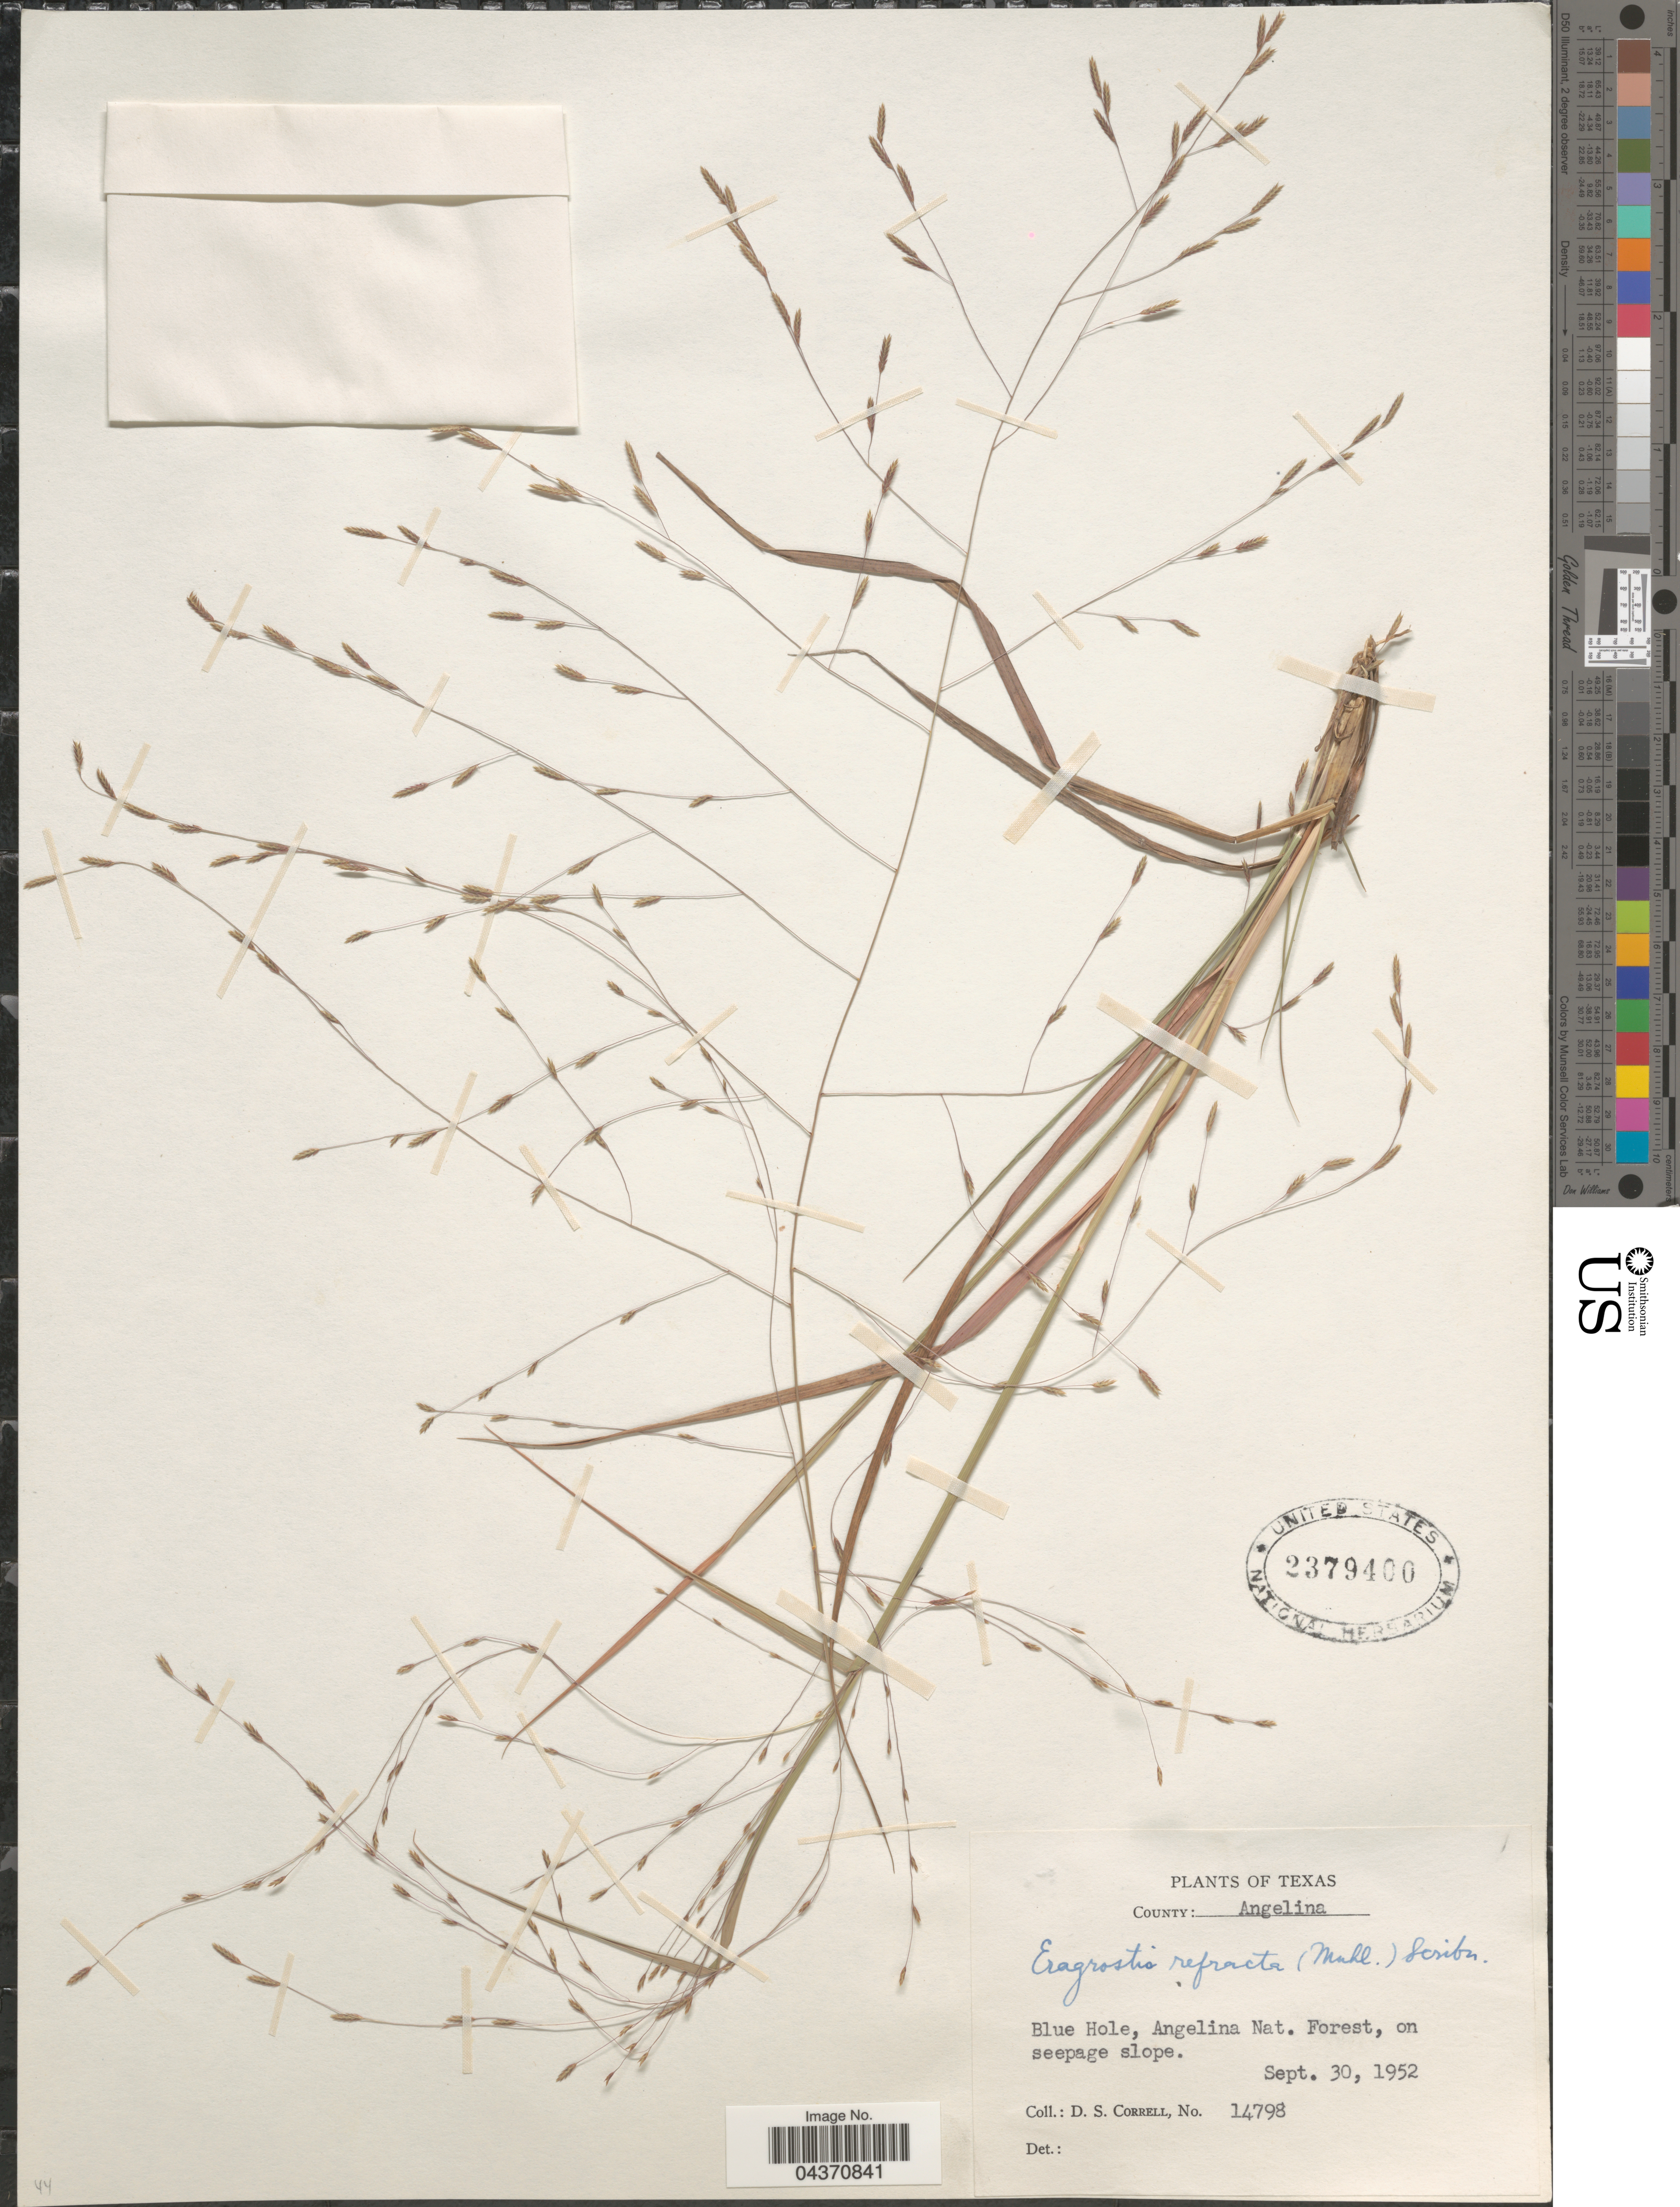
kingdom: Plantae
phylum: Tracheophyta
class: Liliopsida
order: Poales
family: Poaceae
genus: Eragrostis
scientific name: Eragrostis refracta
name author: (Muhl.) Scribn.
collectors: D. S. Correll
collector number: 14798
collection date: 1952-09-30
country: United States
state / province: Texas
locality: County: Angelina. Blue hole, Angelina Nat. Forest, on seepage slope.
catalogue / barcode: US 2379400